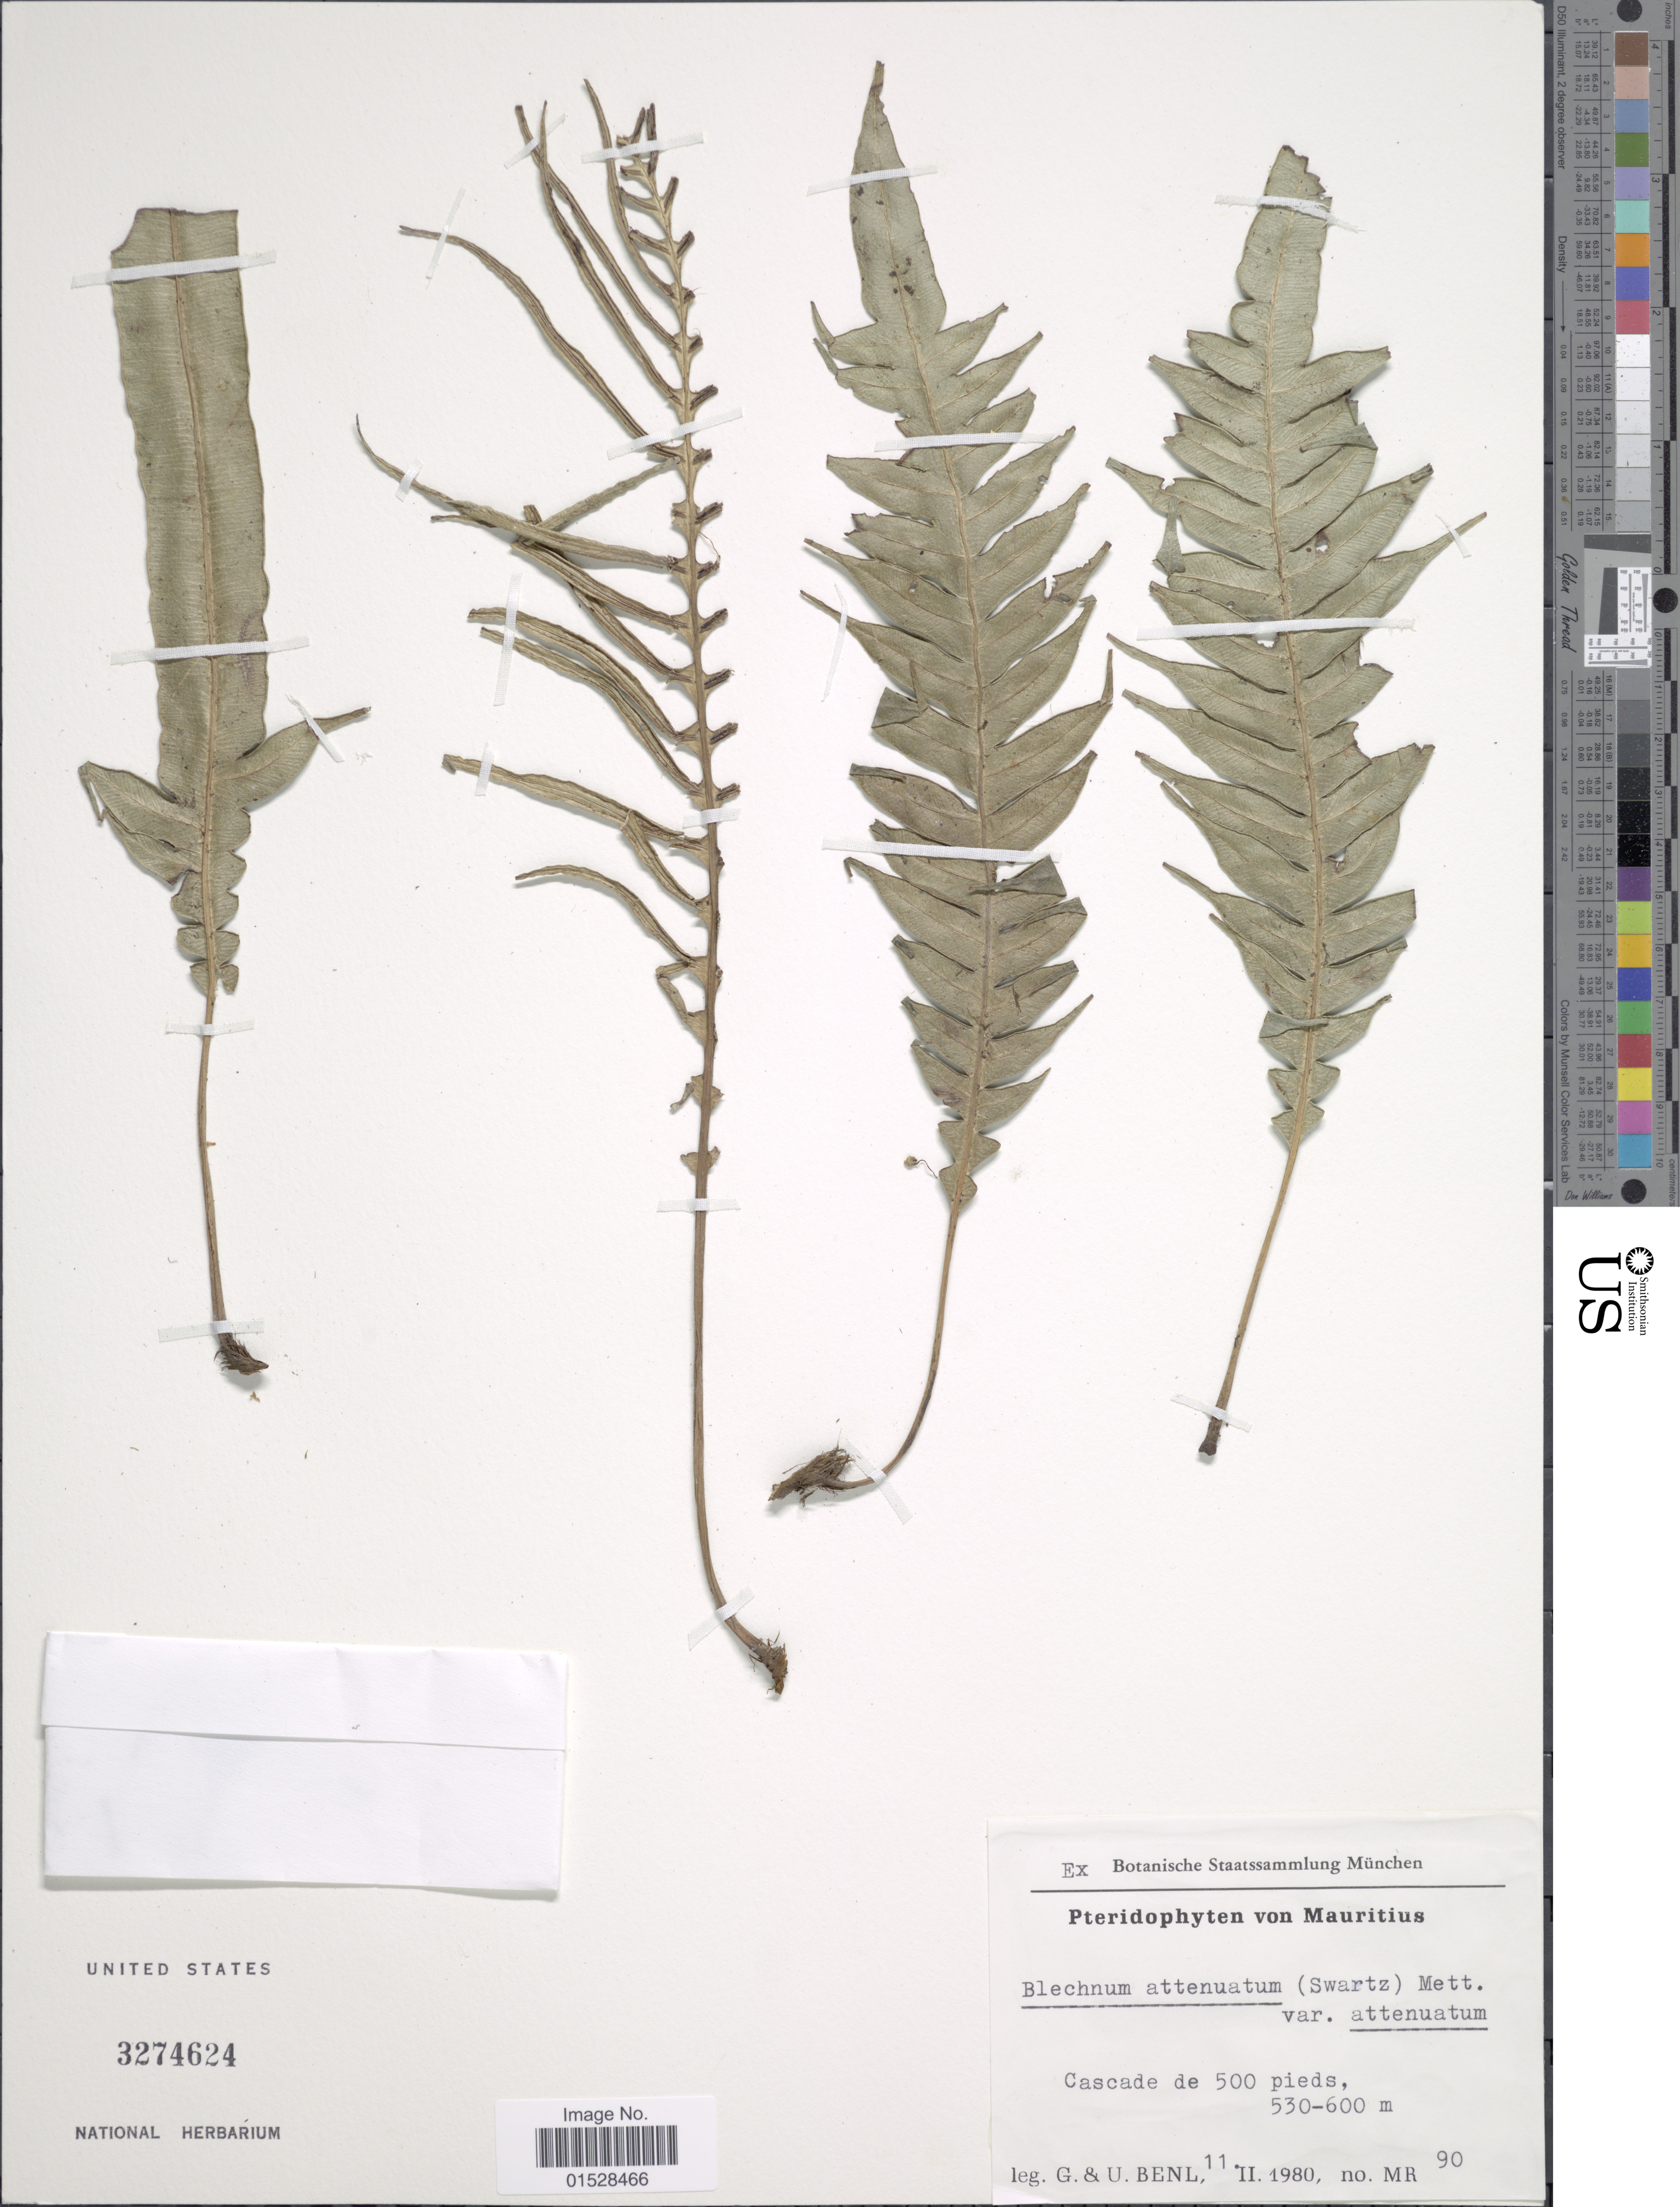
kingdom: Plantae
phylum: Tracheophyta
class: Polypodiopsida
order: Polypodiales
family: Blechnaceae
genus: Blechnum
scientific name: Blechnum attenuatum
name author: (Sw.) Mett.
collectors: G. Benl & U. Benl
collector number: MR 90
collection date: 1980-11-11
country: Mauritius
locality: Mauritius, Cascade de 500 pieds.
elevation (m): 530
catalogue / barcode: US 3274624